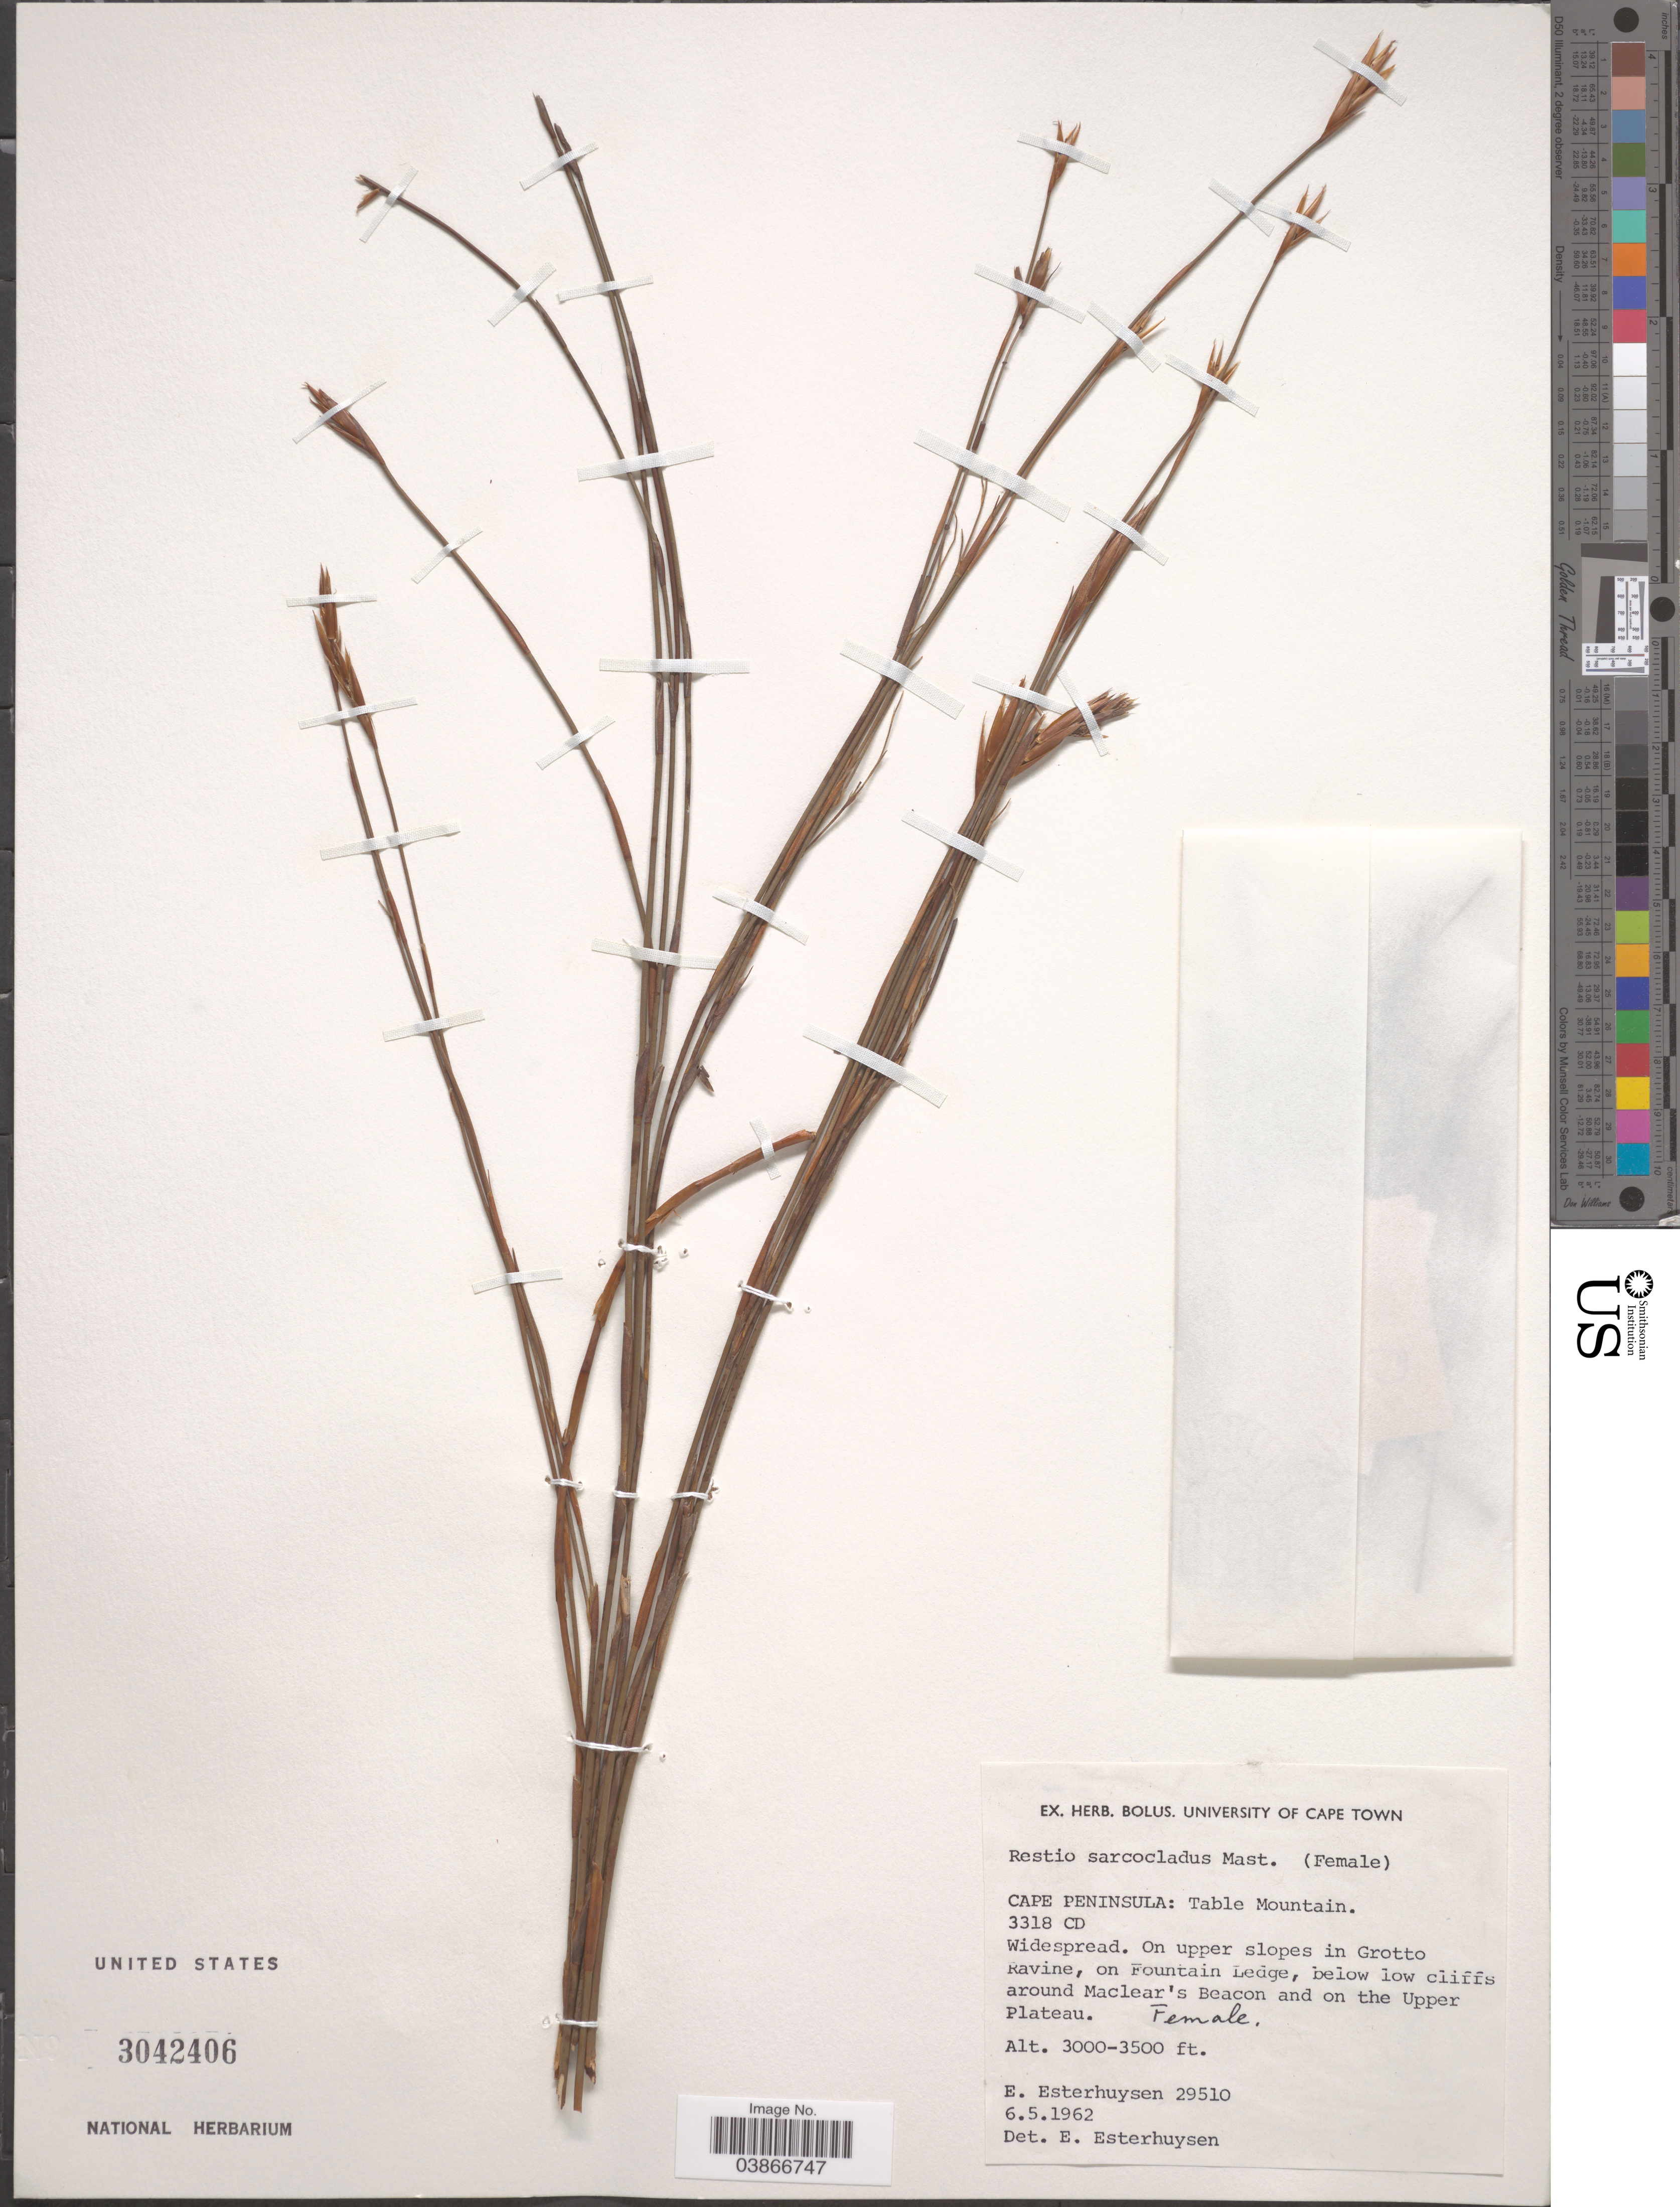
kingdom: Plantae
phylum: Tracheophyta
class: Liliopsida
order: Poales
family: Restionaceae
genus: Restio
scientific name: Restio sarcoclados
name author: Mast.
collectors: E. E. Esterhuysen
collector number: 29510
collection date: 1962-05-06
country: South Africa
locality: Cape Peninsula: Table Mountain. 3318 CD. On upper slopes in Grotto Ravine, on Fountain Ledge, below low cliffs around Maclear's Beacon and on the Upper Plateau.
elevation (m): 914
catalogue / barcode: US 3042406